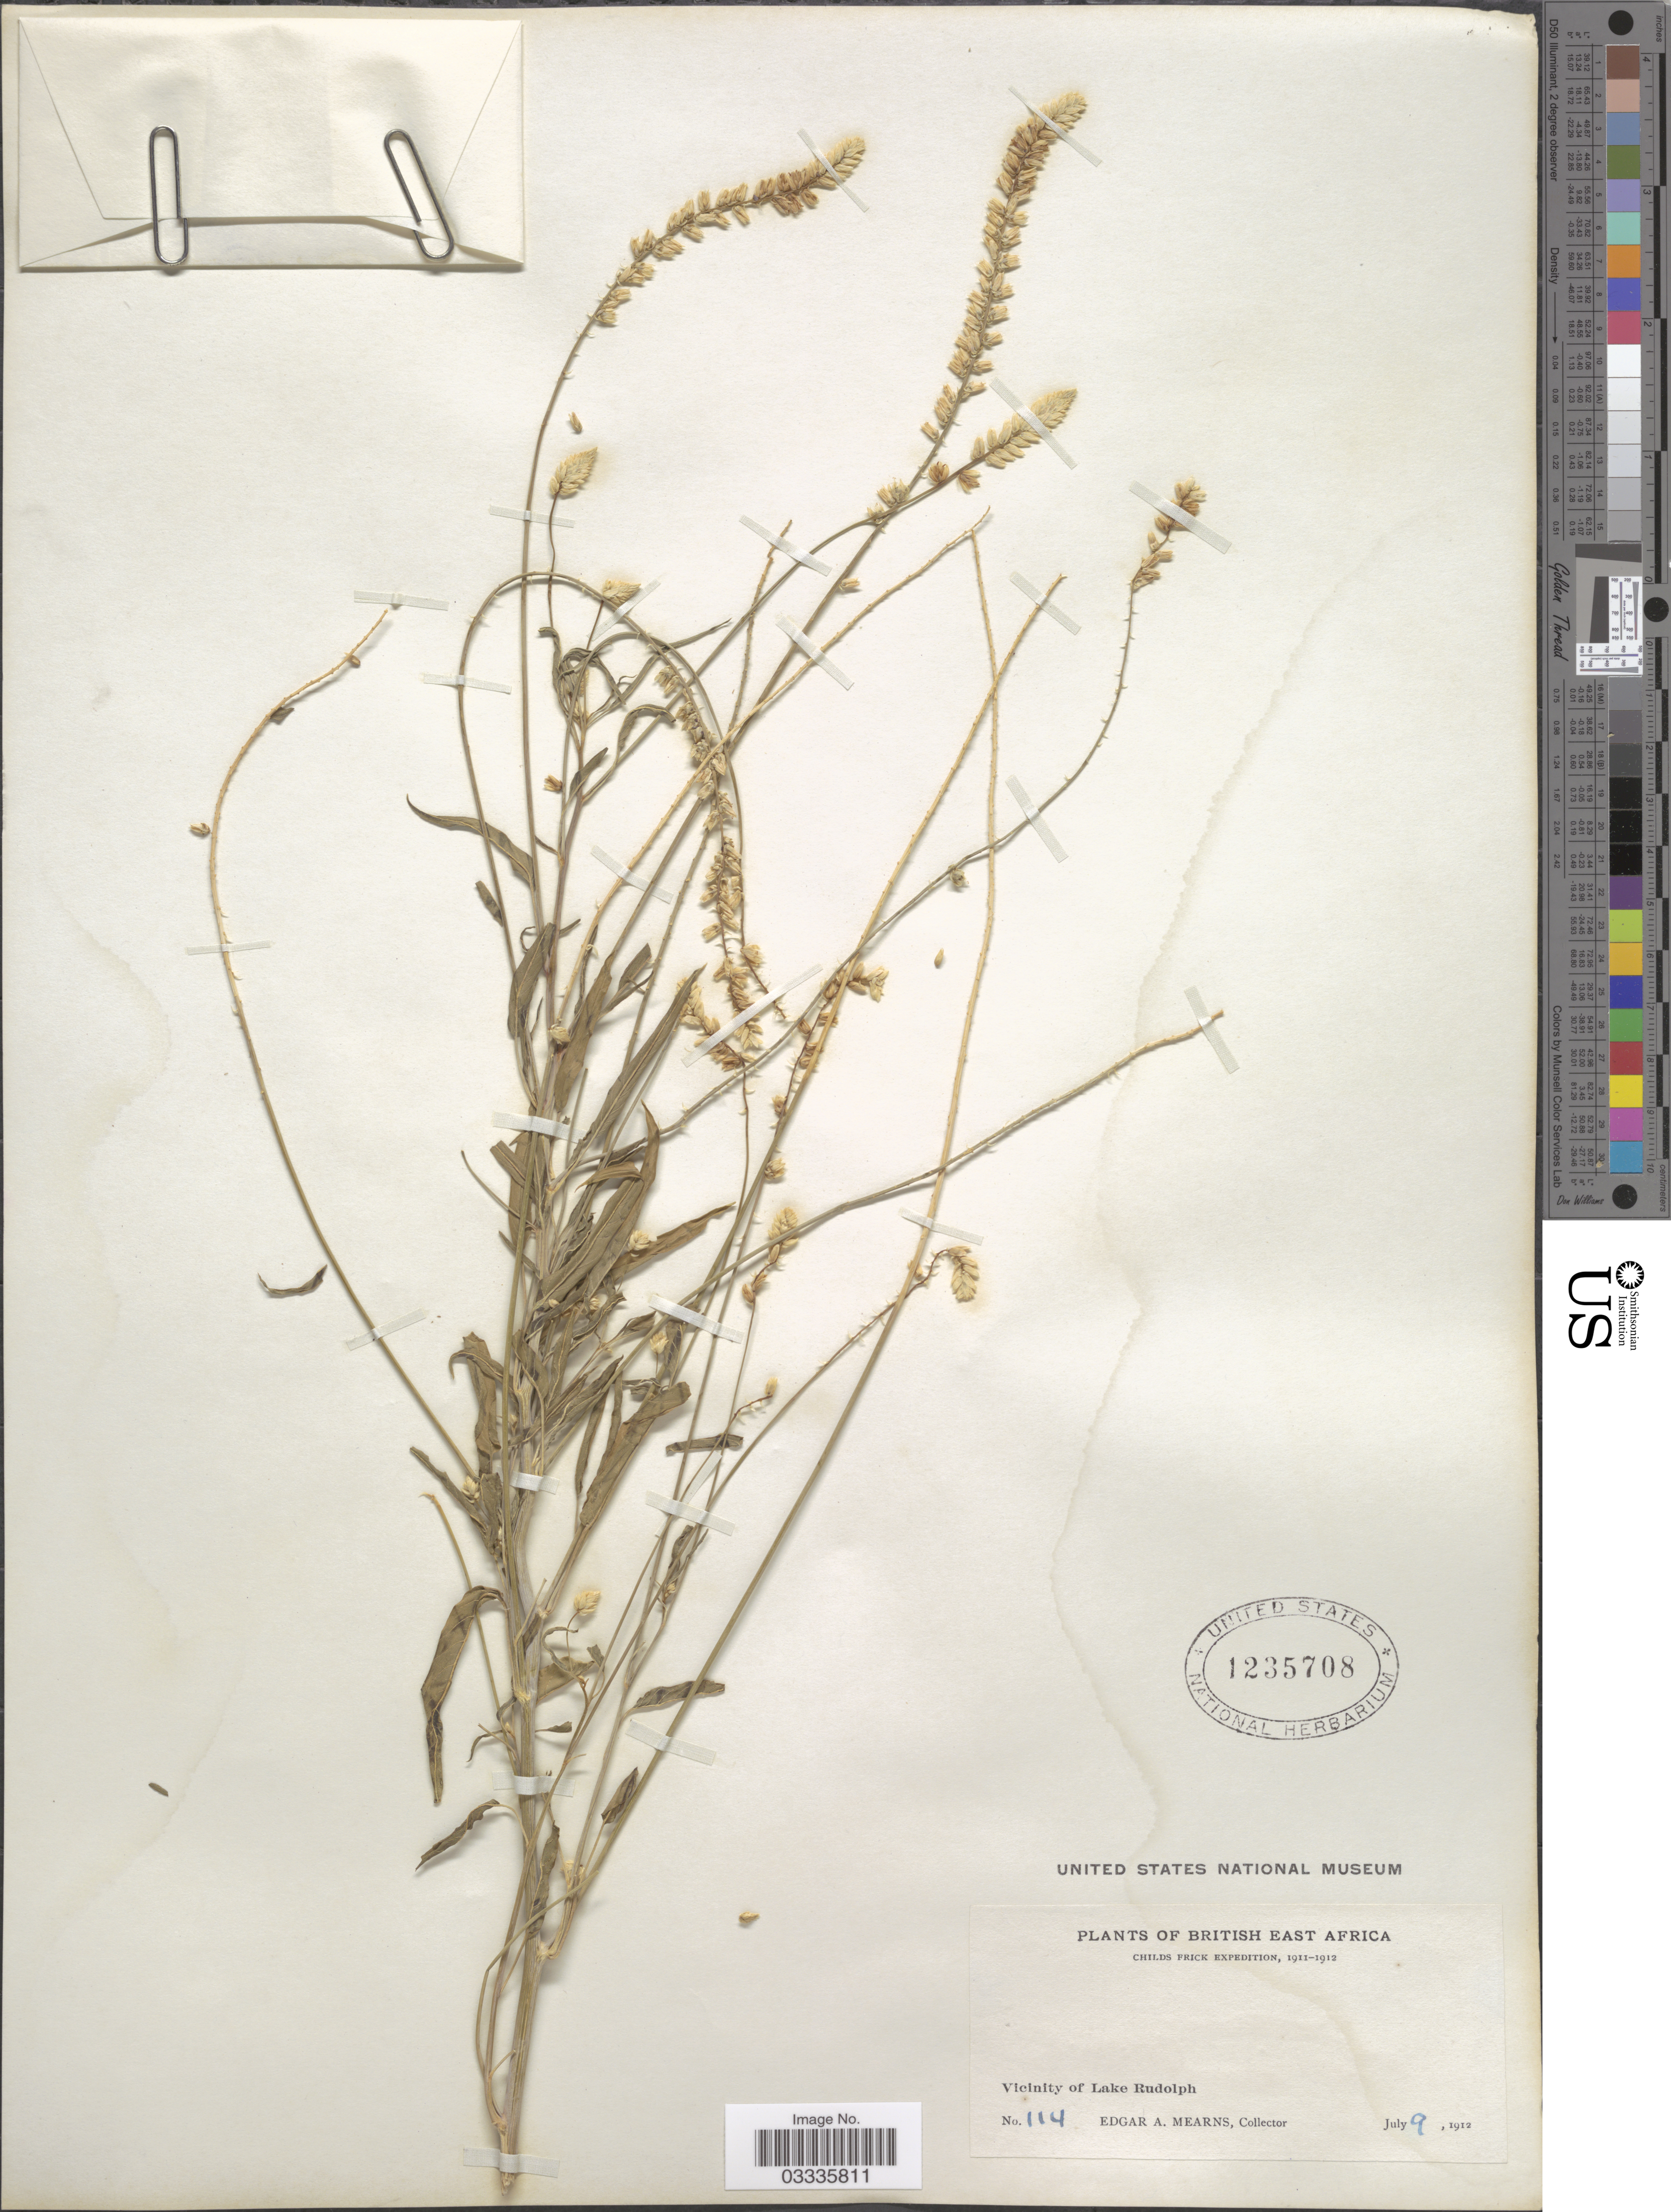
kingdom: Plantae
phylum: Tracheophyta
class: Magnoliopsida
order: Fabales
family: Polygalaceae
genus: Polygala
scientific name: Polygala sp.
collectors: E. A. Mearns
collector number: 114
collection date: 1912-07-09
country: Kenya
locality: British East Africa. Vicinity of Lake Rudolph.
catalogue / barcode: US 1235708